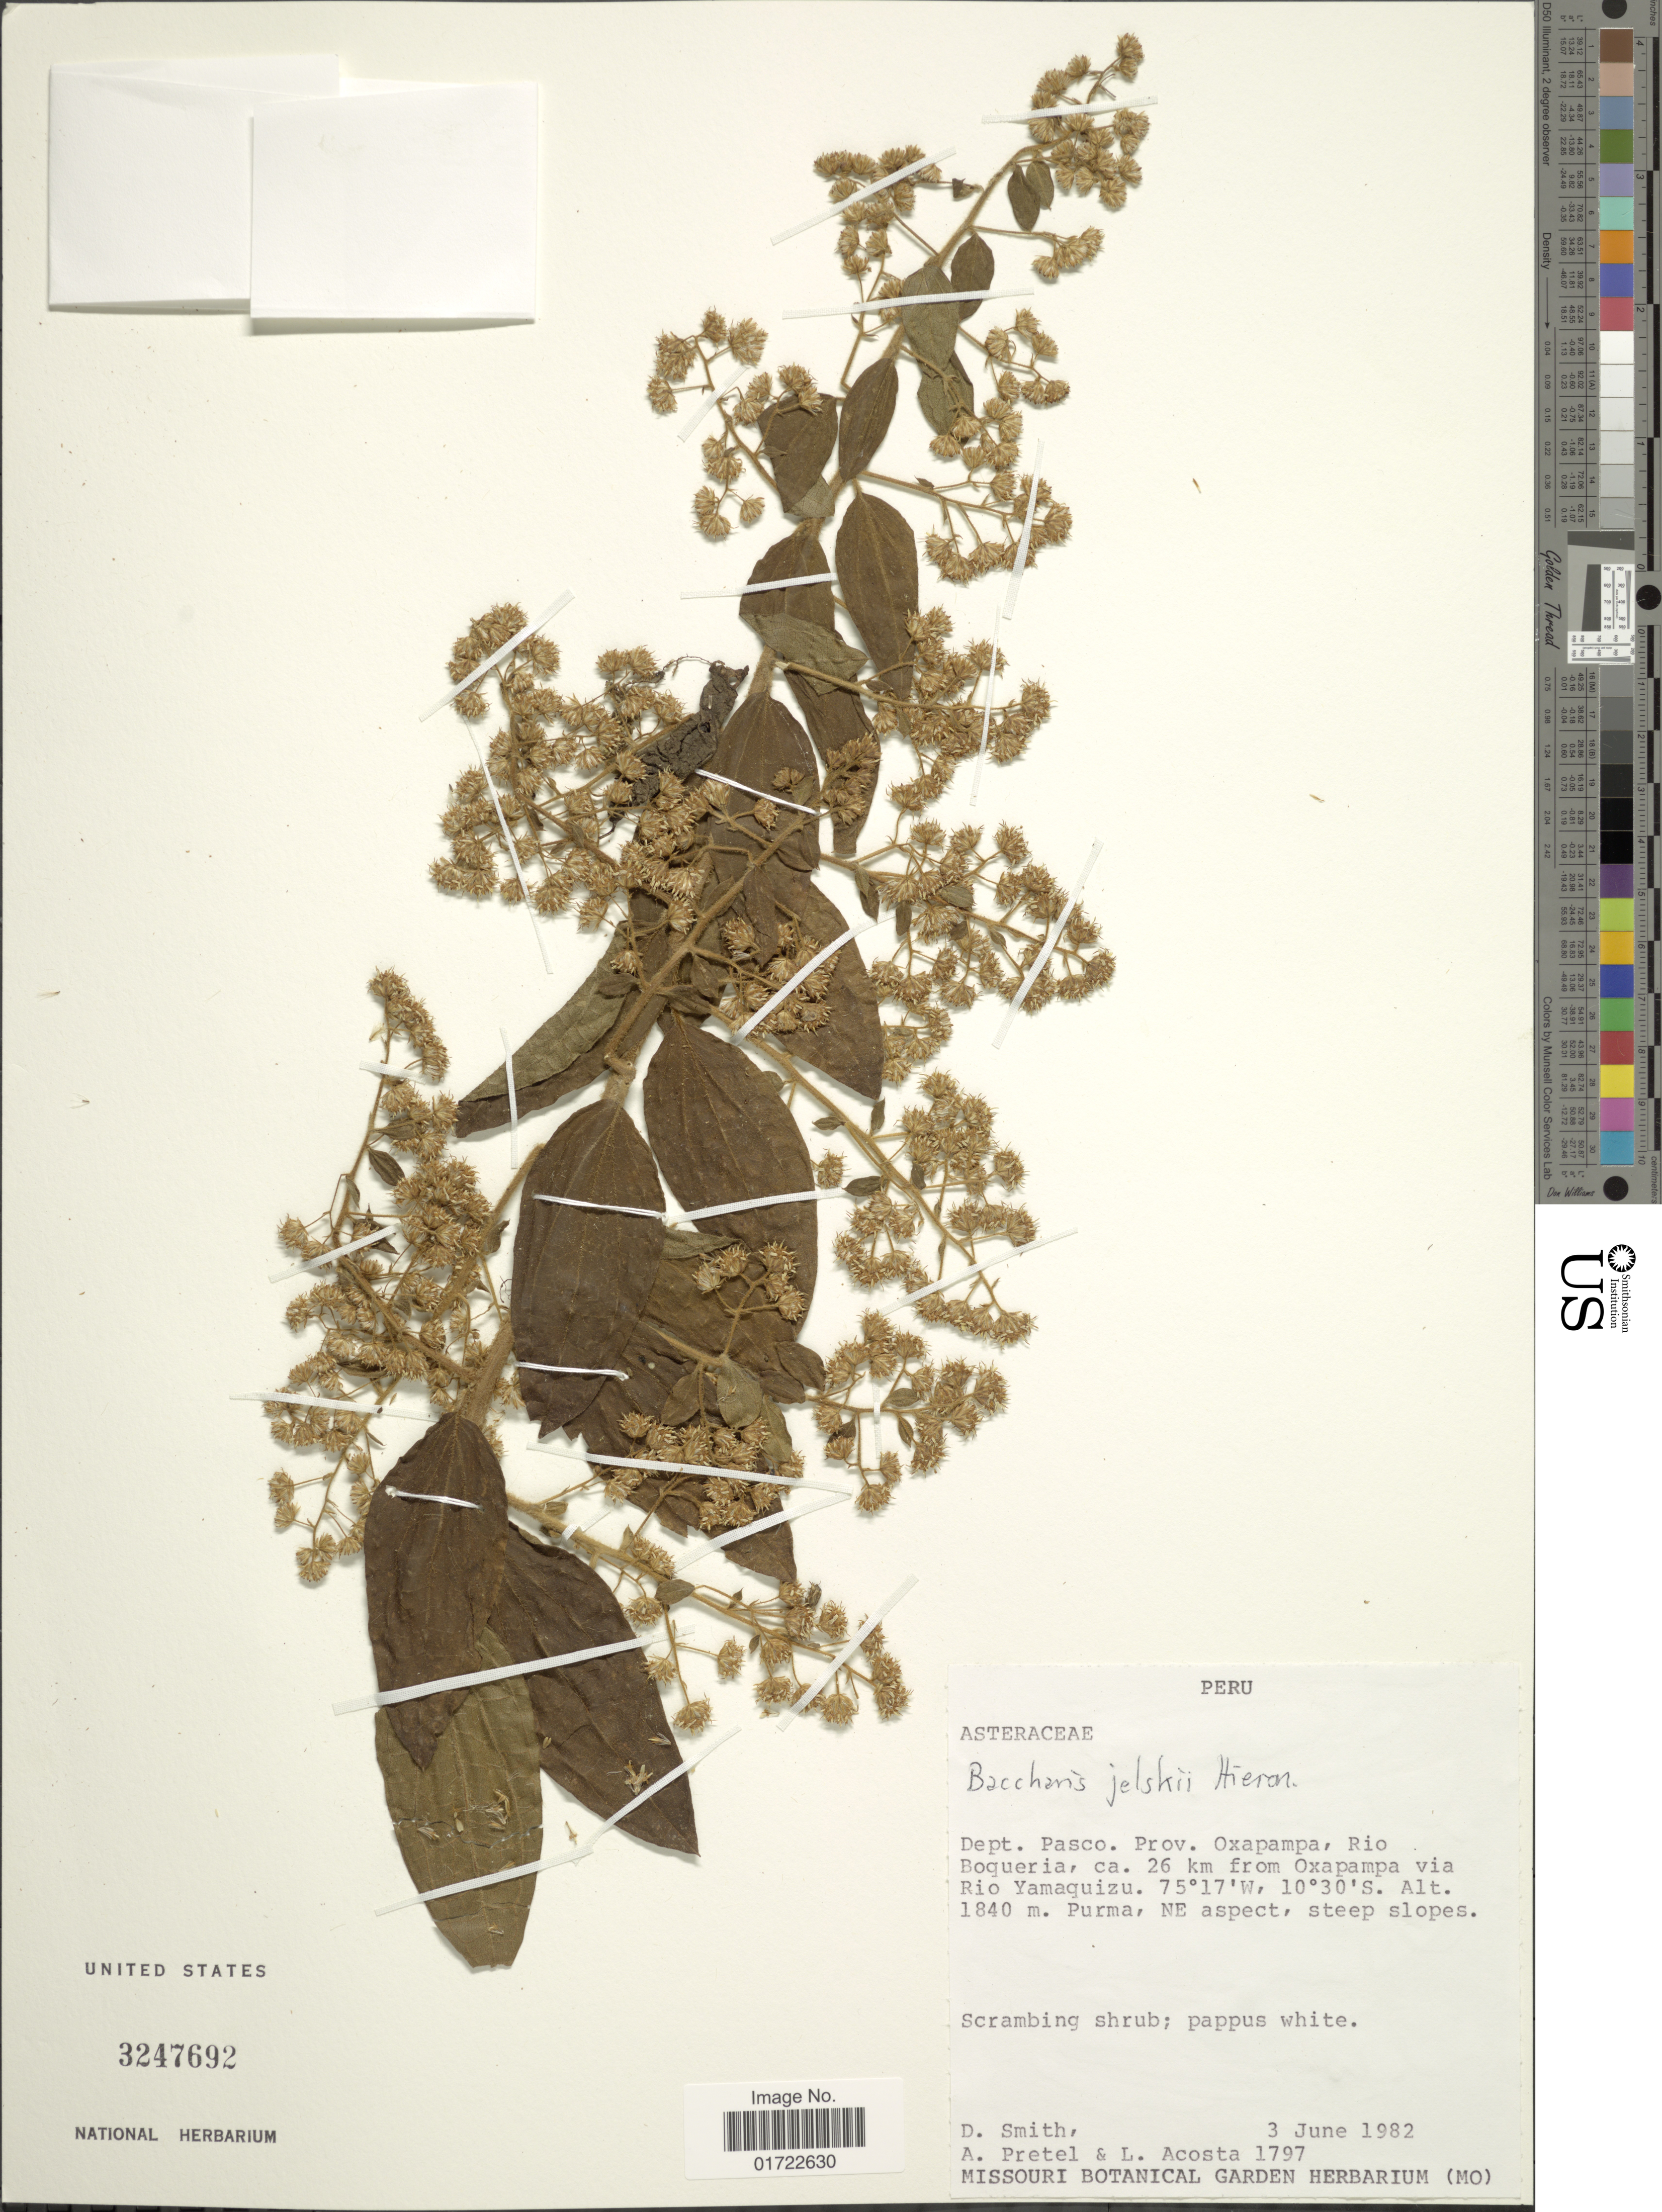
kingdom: Plantae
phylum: Tracheophyta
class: Magnoliopsida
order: Asterales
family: Asteraceae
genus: Baccharis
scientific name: Baccharis jelskii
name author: Hieron.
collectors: D. Smith, A. Pretel & L. Acosta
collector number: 1797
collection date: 1982-06-03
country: Peru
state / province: Pasco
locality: Prov. Oxapampa, Rio Boqueria, ca. 26 km from Oxapampa via Rio Yamaquiza.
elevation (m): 1840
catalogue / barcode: US 3247692